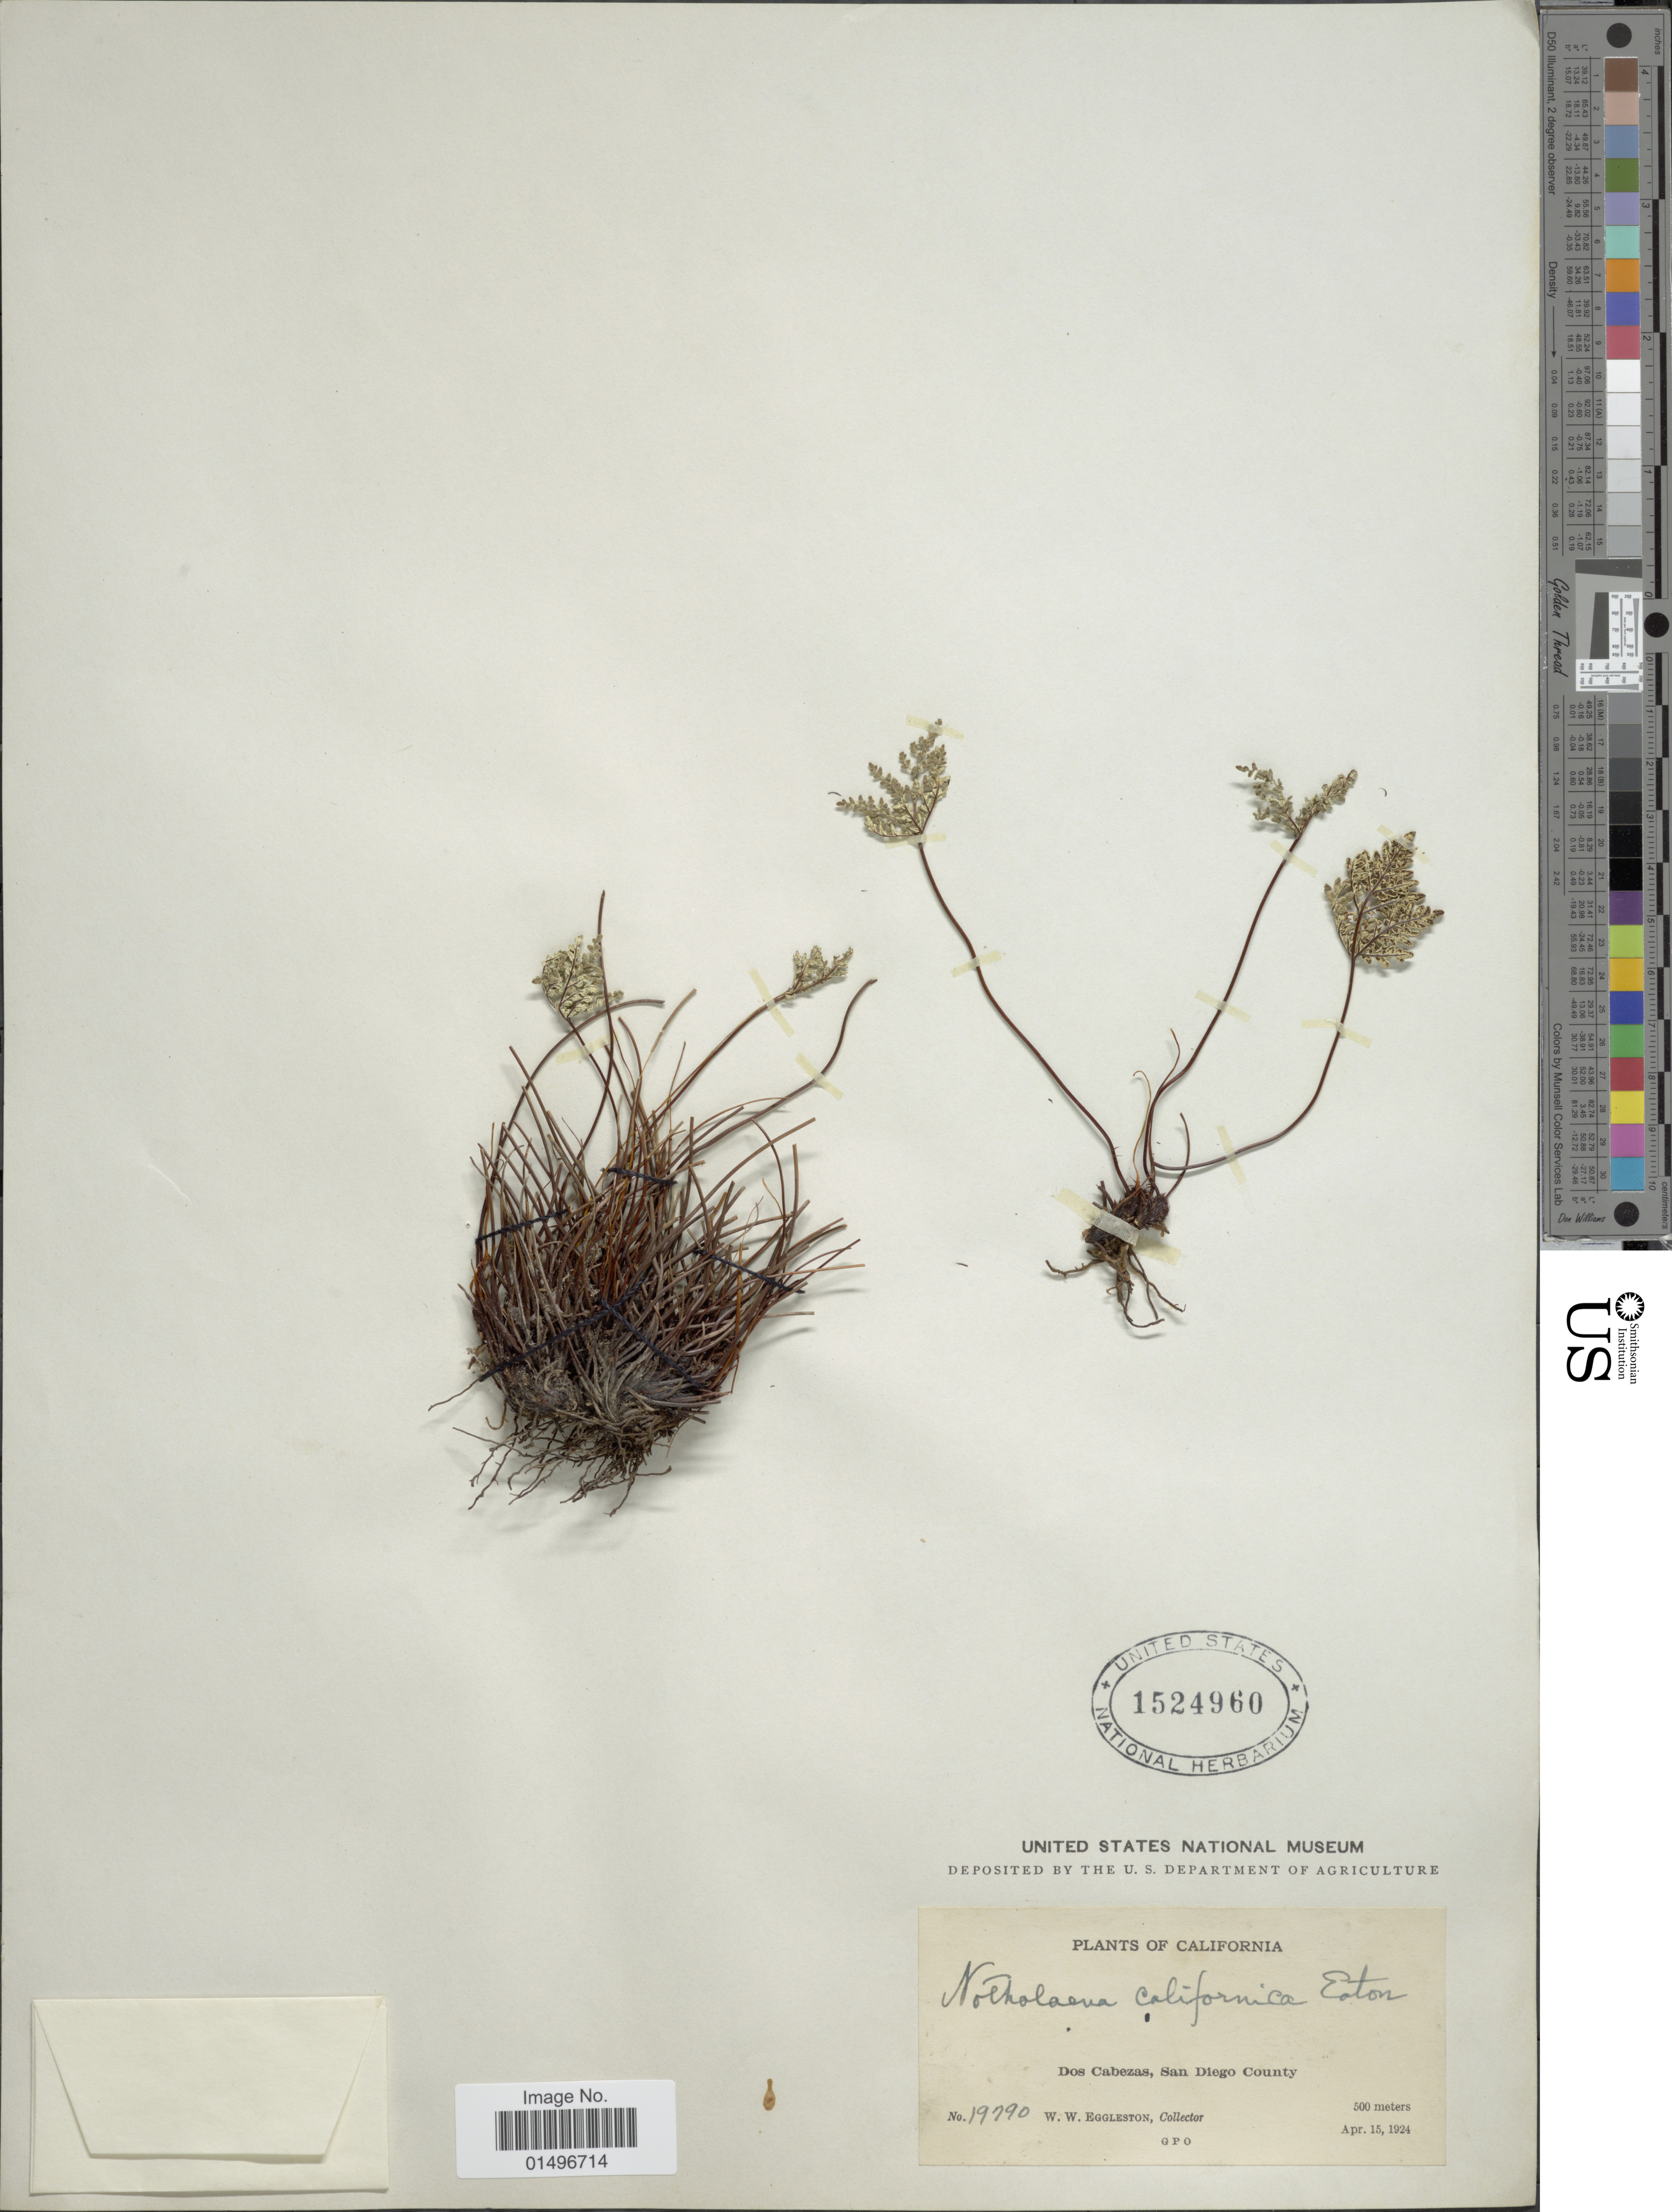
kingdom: Plantae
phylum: Tracheophyta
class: Polypodiopsida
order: Polypodiales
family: Pteridaceae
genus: Aspidotis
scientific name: Aspidotis californica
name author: (Hook.) Nutt. ex Copel.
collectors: W. W. Eggleston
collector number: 19790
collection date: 1924-04-15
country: United States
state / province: California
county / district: San Diego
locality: California, Dos Cabezas,San Diego County.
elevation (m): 500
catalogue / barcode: US 1524960